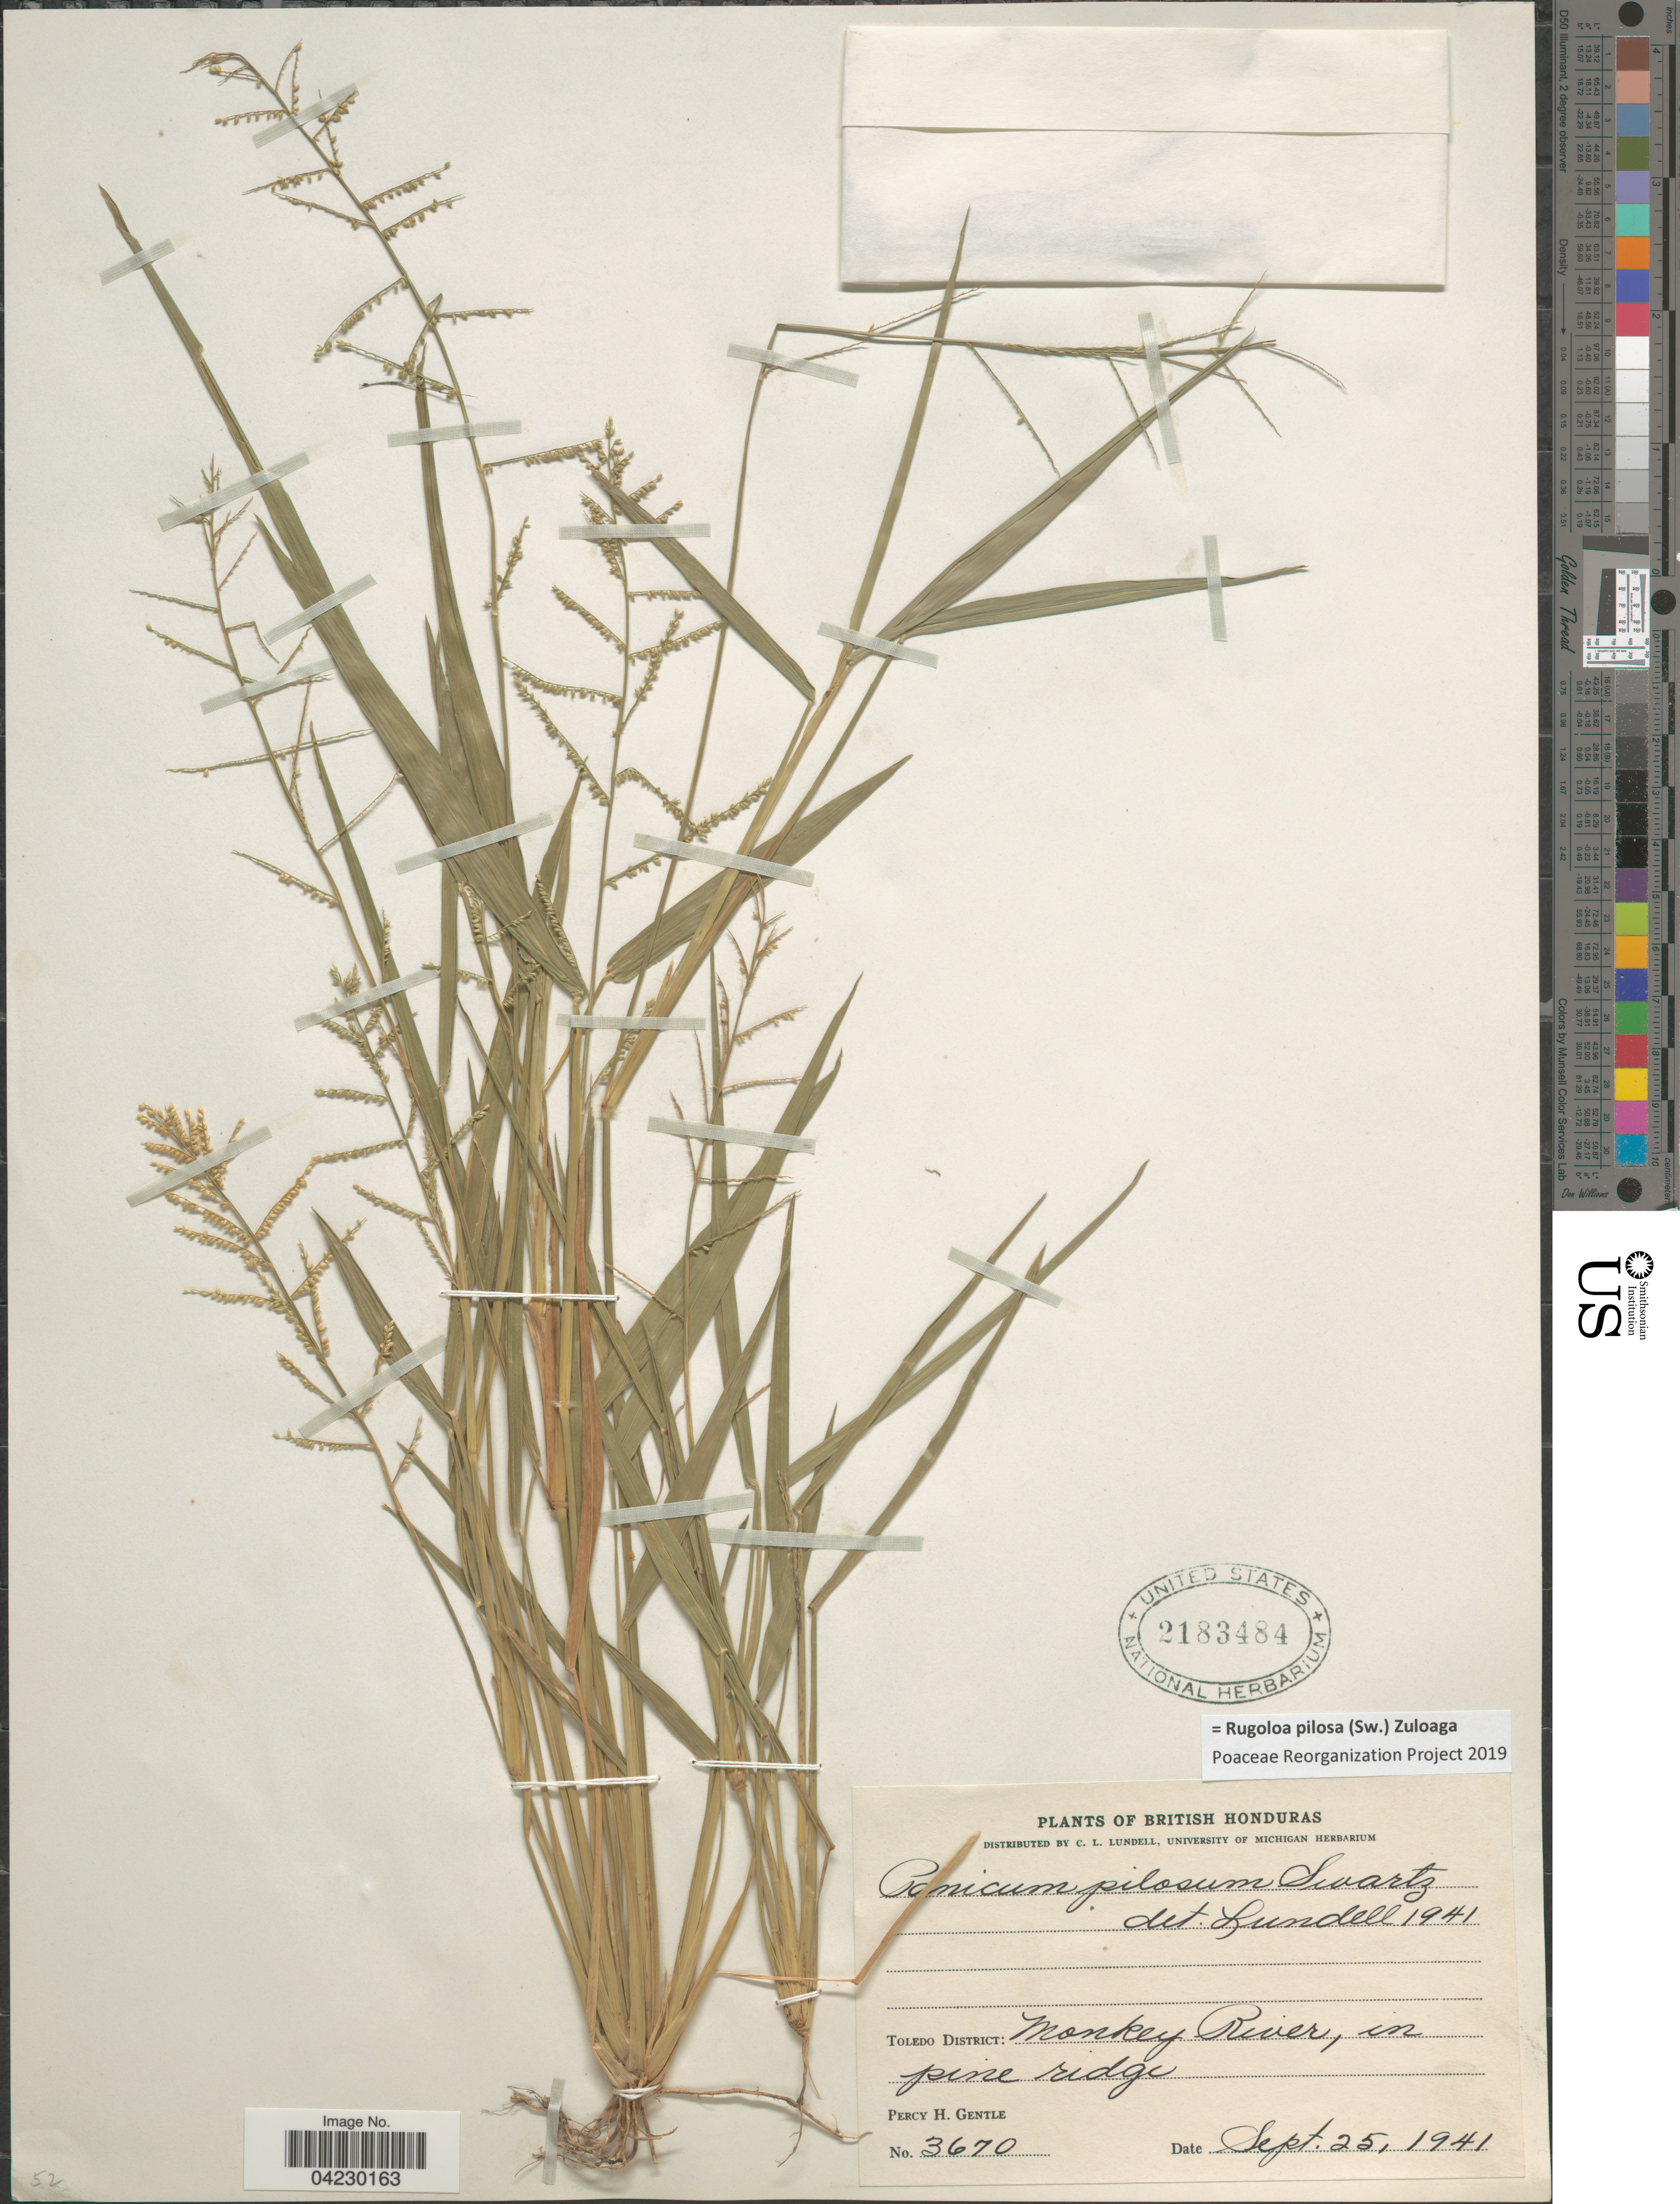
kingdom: Plantae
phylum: Tracheophyta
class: Liliopsida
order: Poales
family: Poaceae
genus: Rugoloa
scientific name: Rugoloa pilosa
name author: (Sw.) Zuloaga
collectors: P. H. Gentle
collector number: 3670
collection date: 1941-09-25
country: Belize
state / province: Toledo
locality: British Honduras. Toledo District: Monkey River, in pine ridge.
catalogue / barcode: US 2183484